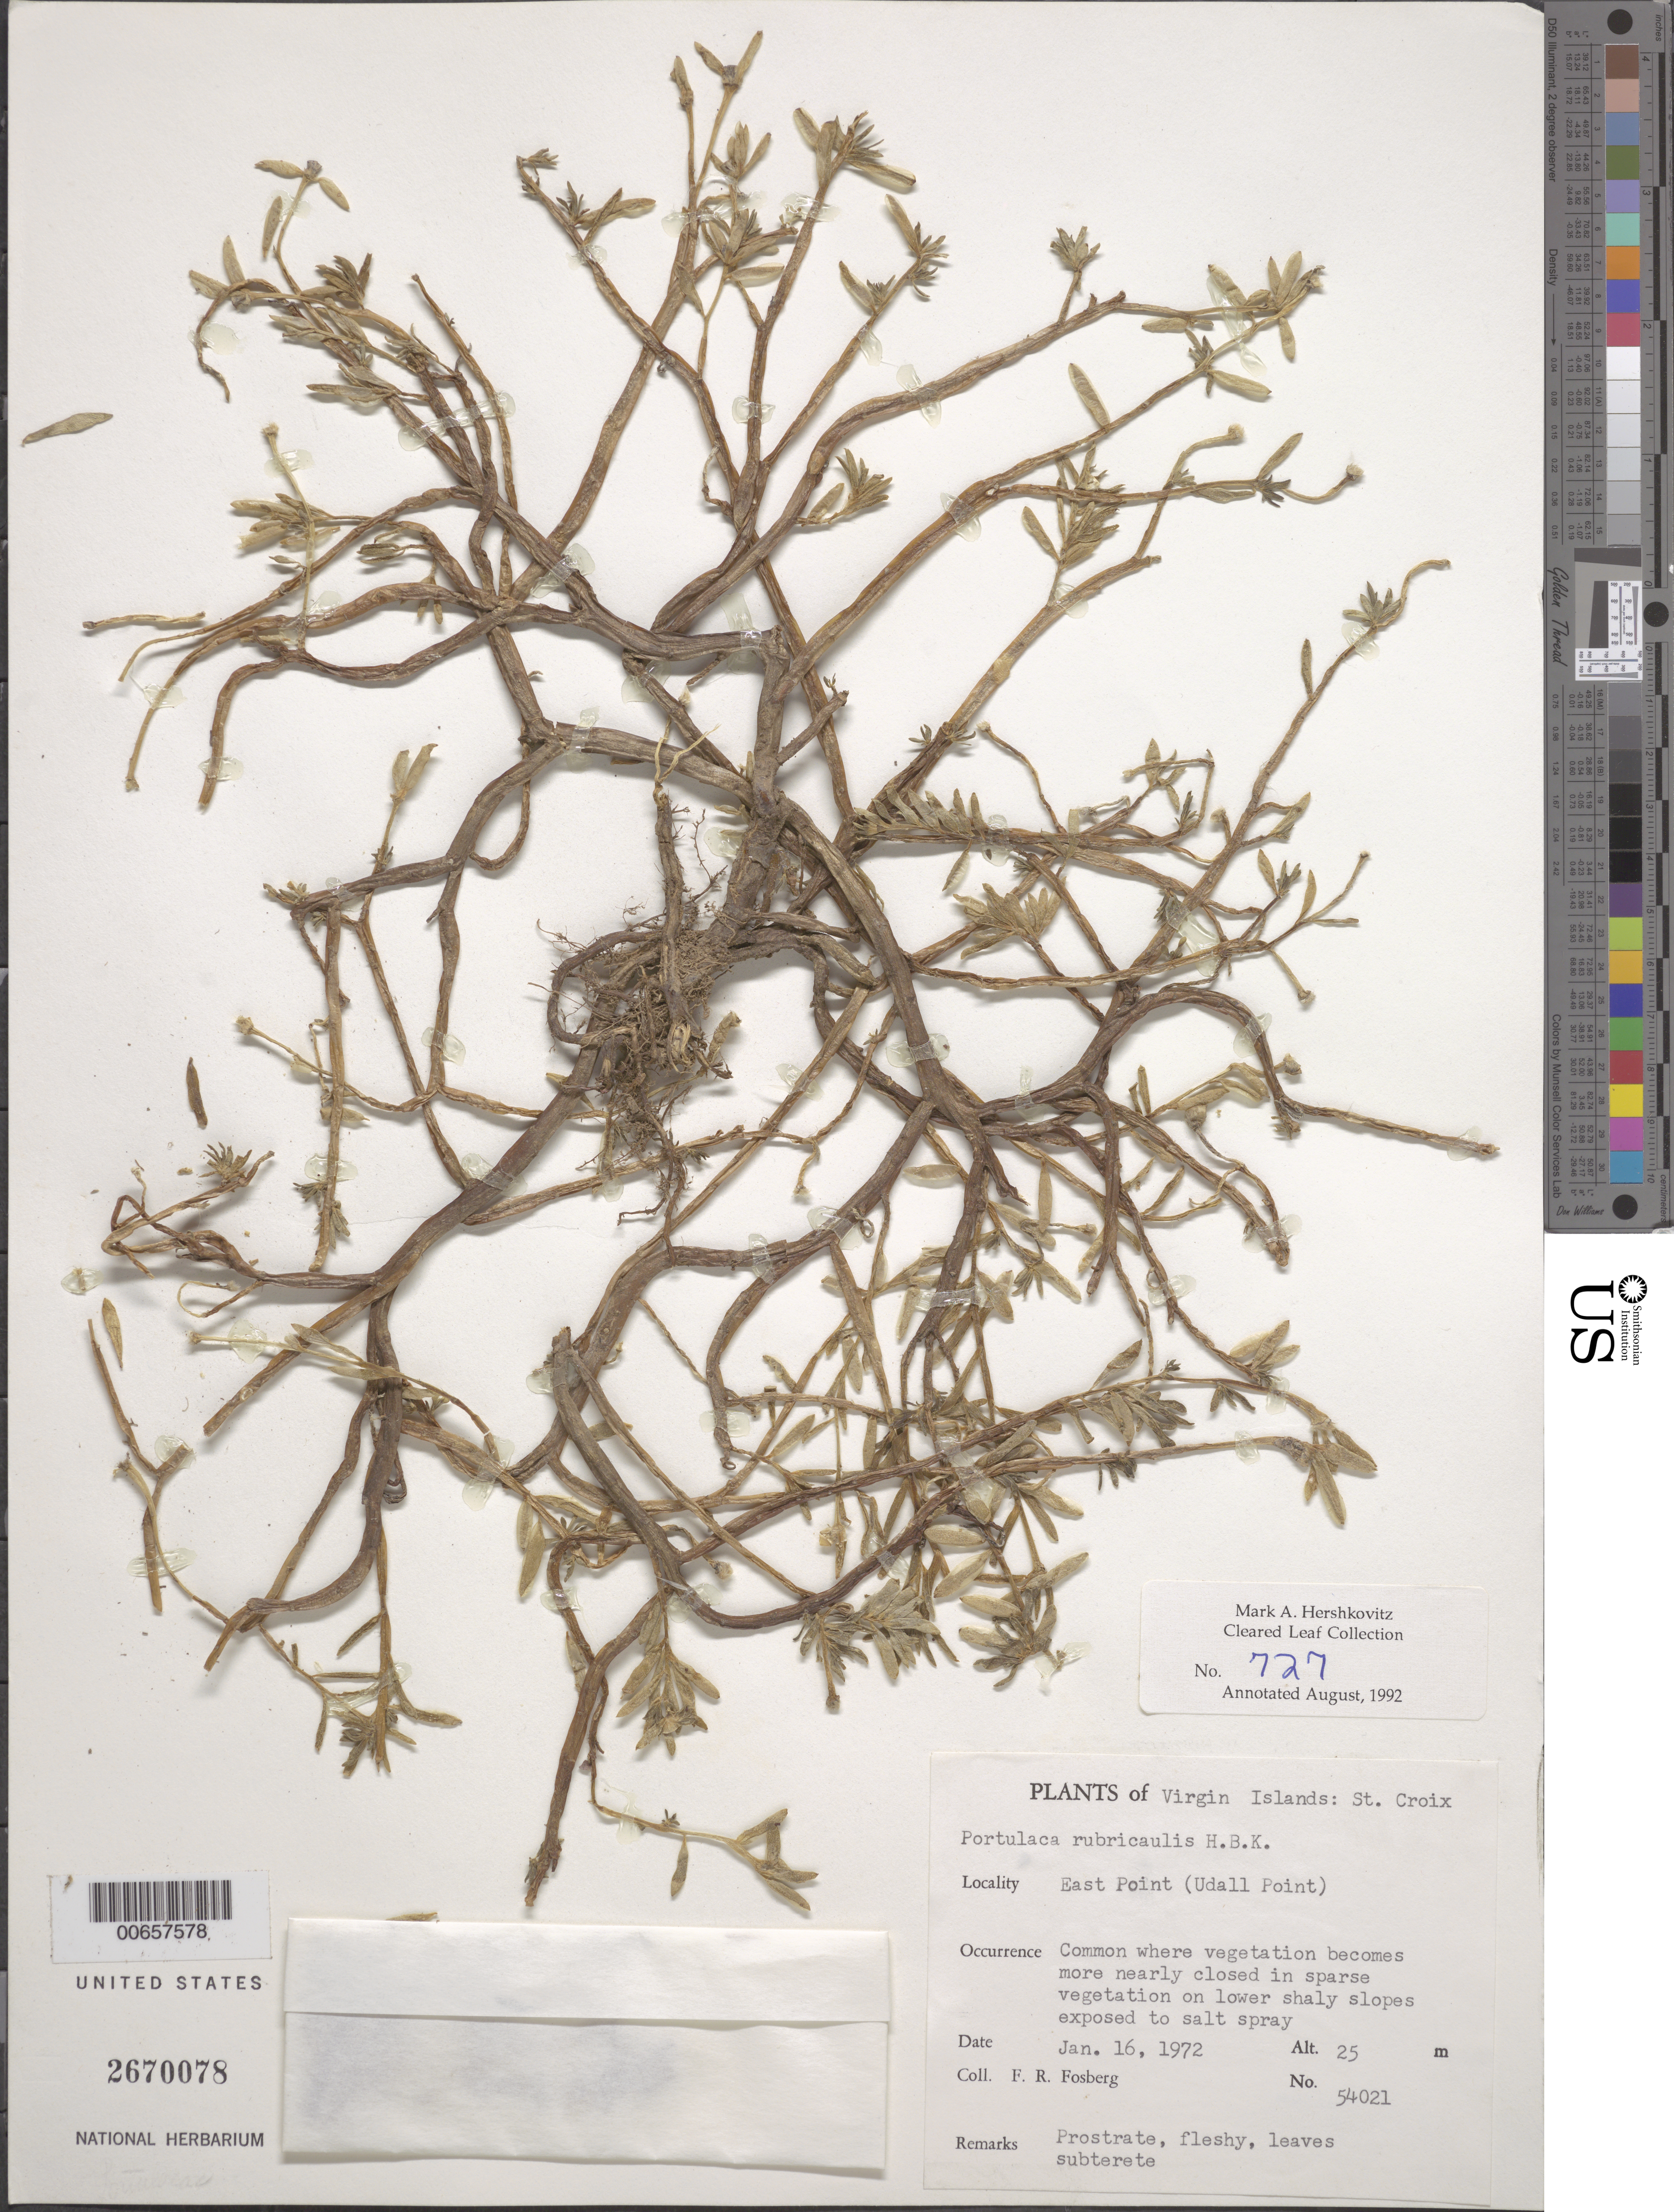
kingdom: Plantae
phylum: Tracheophyta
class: Magnoliopsida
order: Caryophyllales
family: Portulacaceae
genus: Portulaca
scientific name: Portulaca rubricaulis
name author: Kunth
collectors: F. R. Fosberg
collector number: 54021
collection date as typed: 16 Jan 1972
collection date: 1972-01-16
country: U.S. Virgin Islands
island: St. Croix Island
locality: East Point (Udall Point)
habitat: Common where vegetation becomes more nearly closed in sparse vegetation on lower shaly slopes exposed to salt spray.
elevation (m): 25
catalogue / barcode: US 2670078